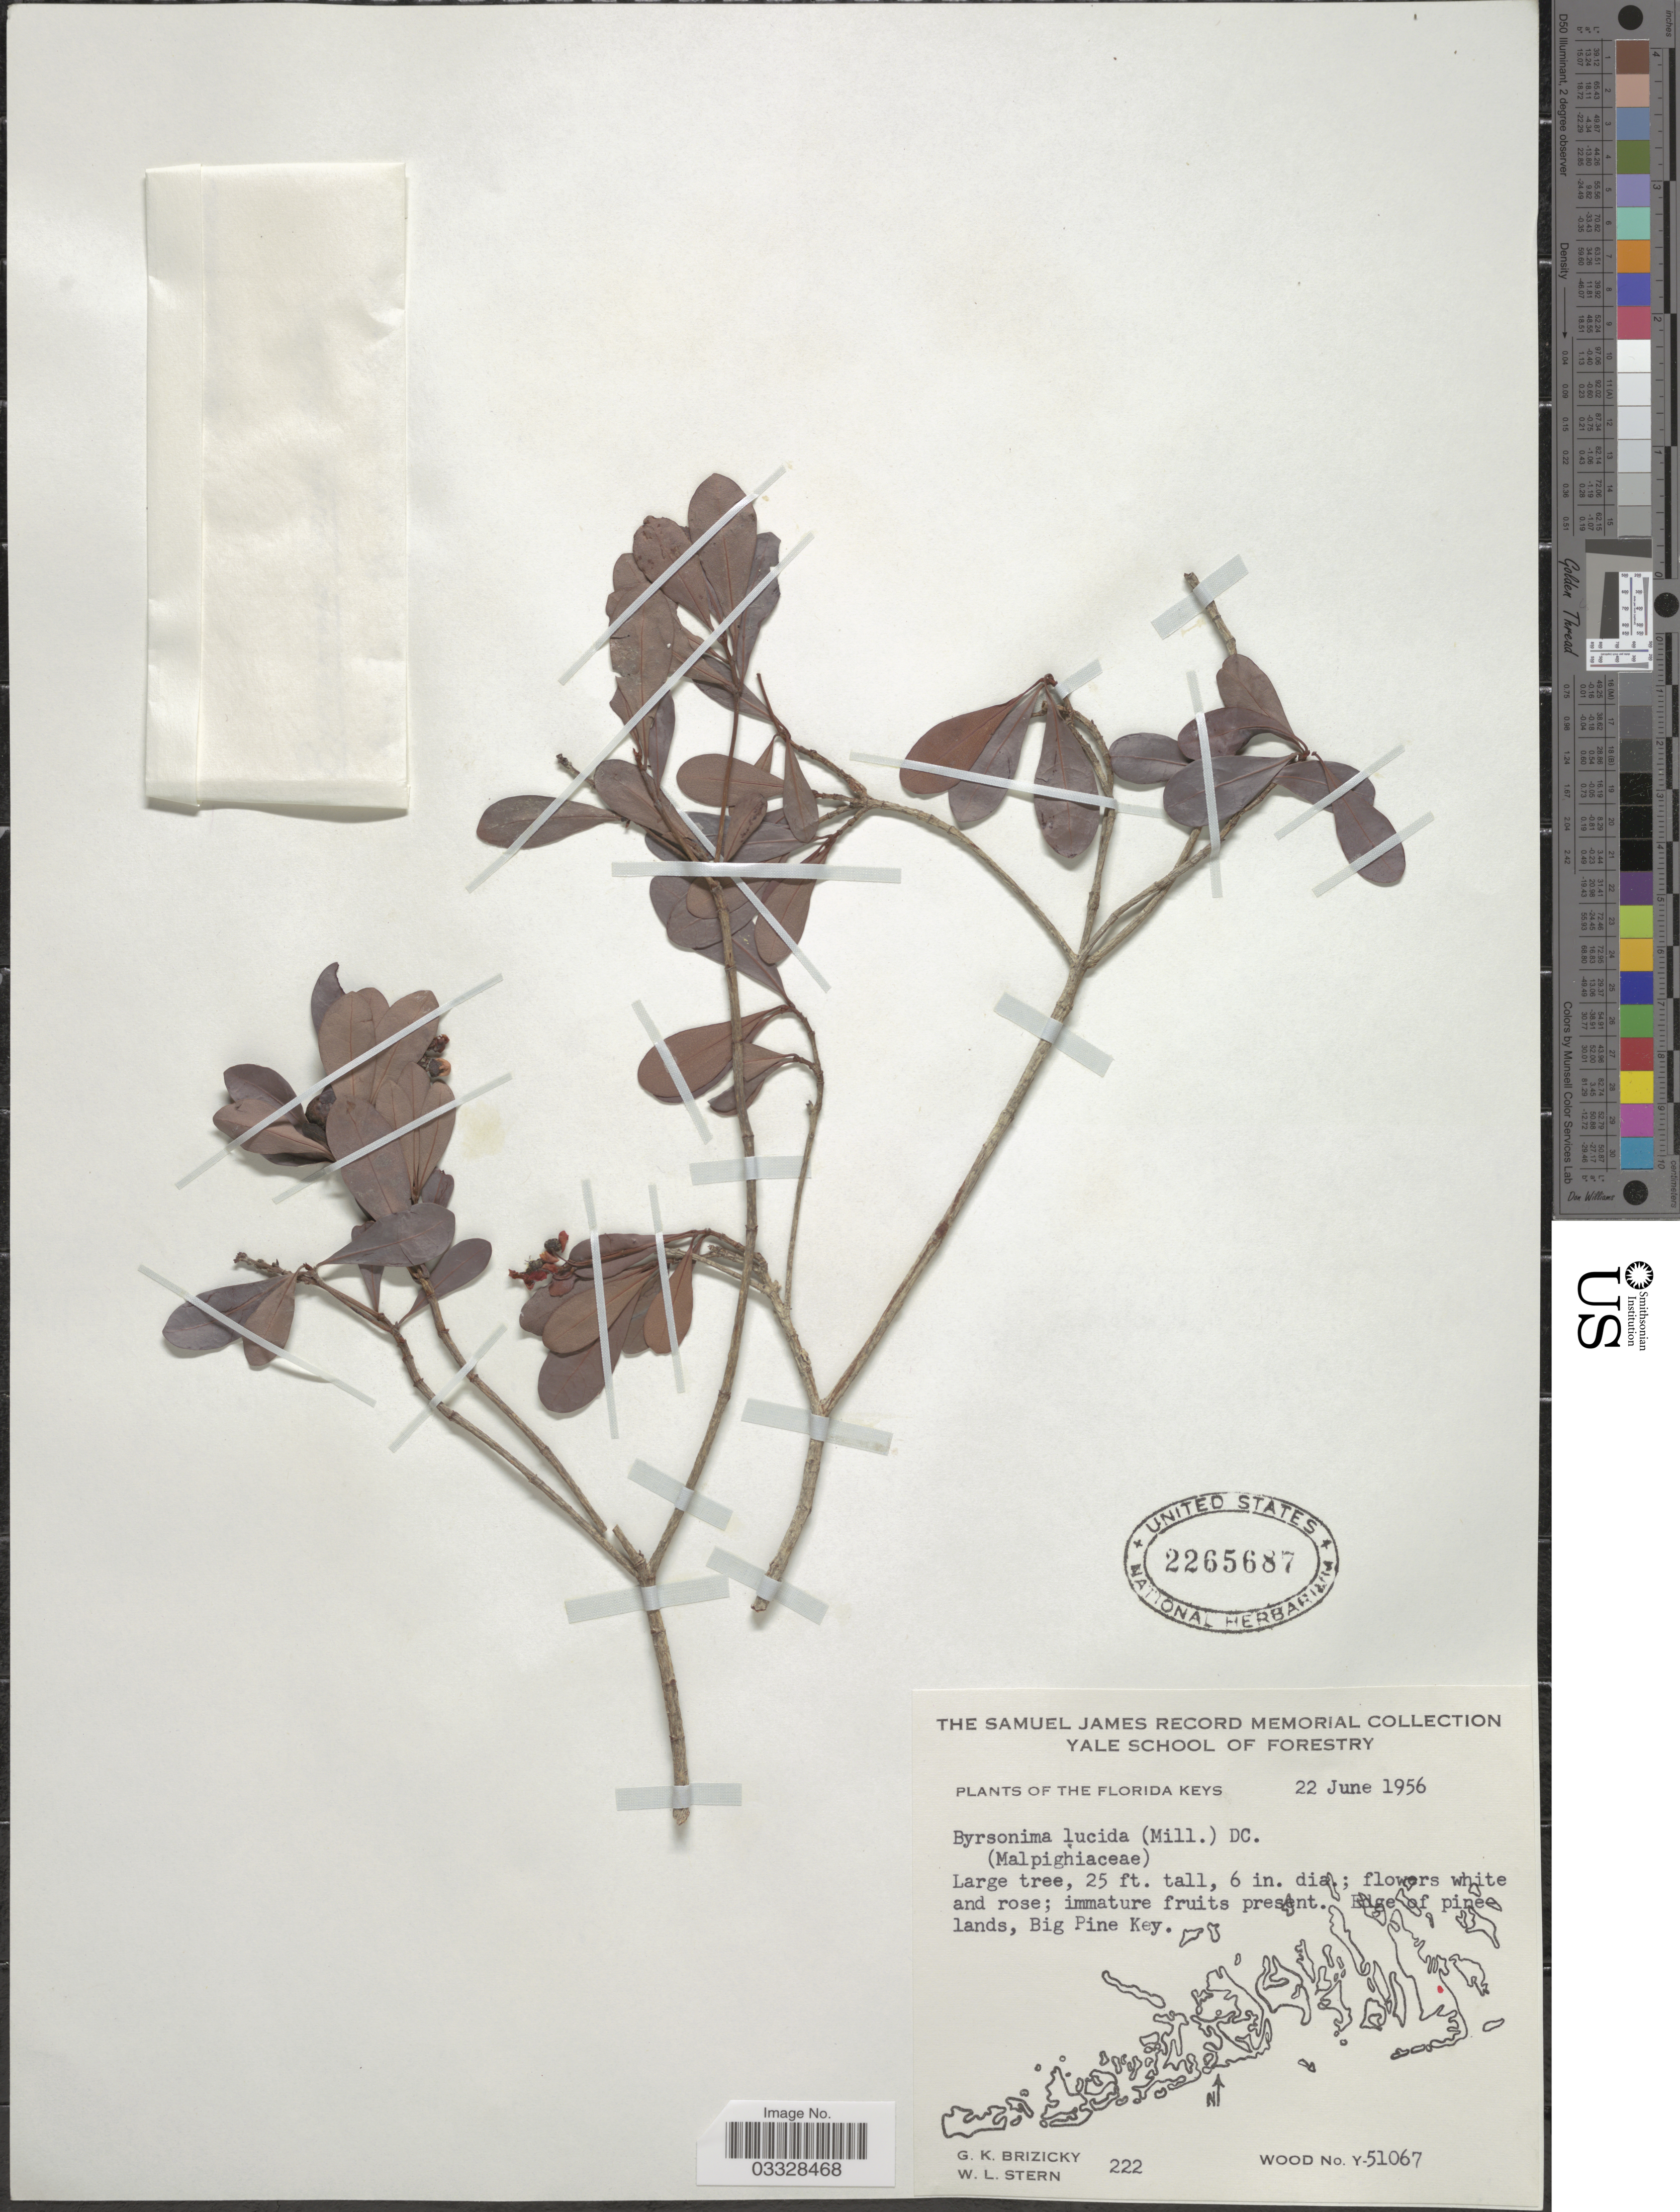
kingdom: Plantae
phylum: Tracheophyta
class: Magnoliopsida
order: Malpighiales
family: Malpighiaceae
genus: Byrsonima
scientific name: Byrsonima lucida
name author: (Mill.) DC.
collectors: G. K. Brizicky & W. L. Stern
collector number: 222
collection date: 1956-06-22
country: United States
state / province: Florida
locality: The Florida Keys. Edge of pinelands, Big Pine Key.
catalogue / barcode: US 2265687